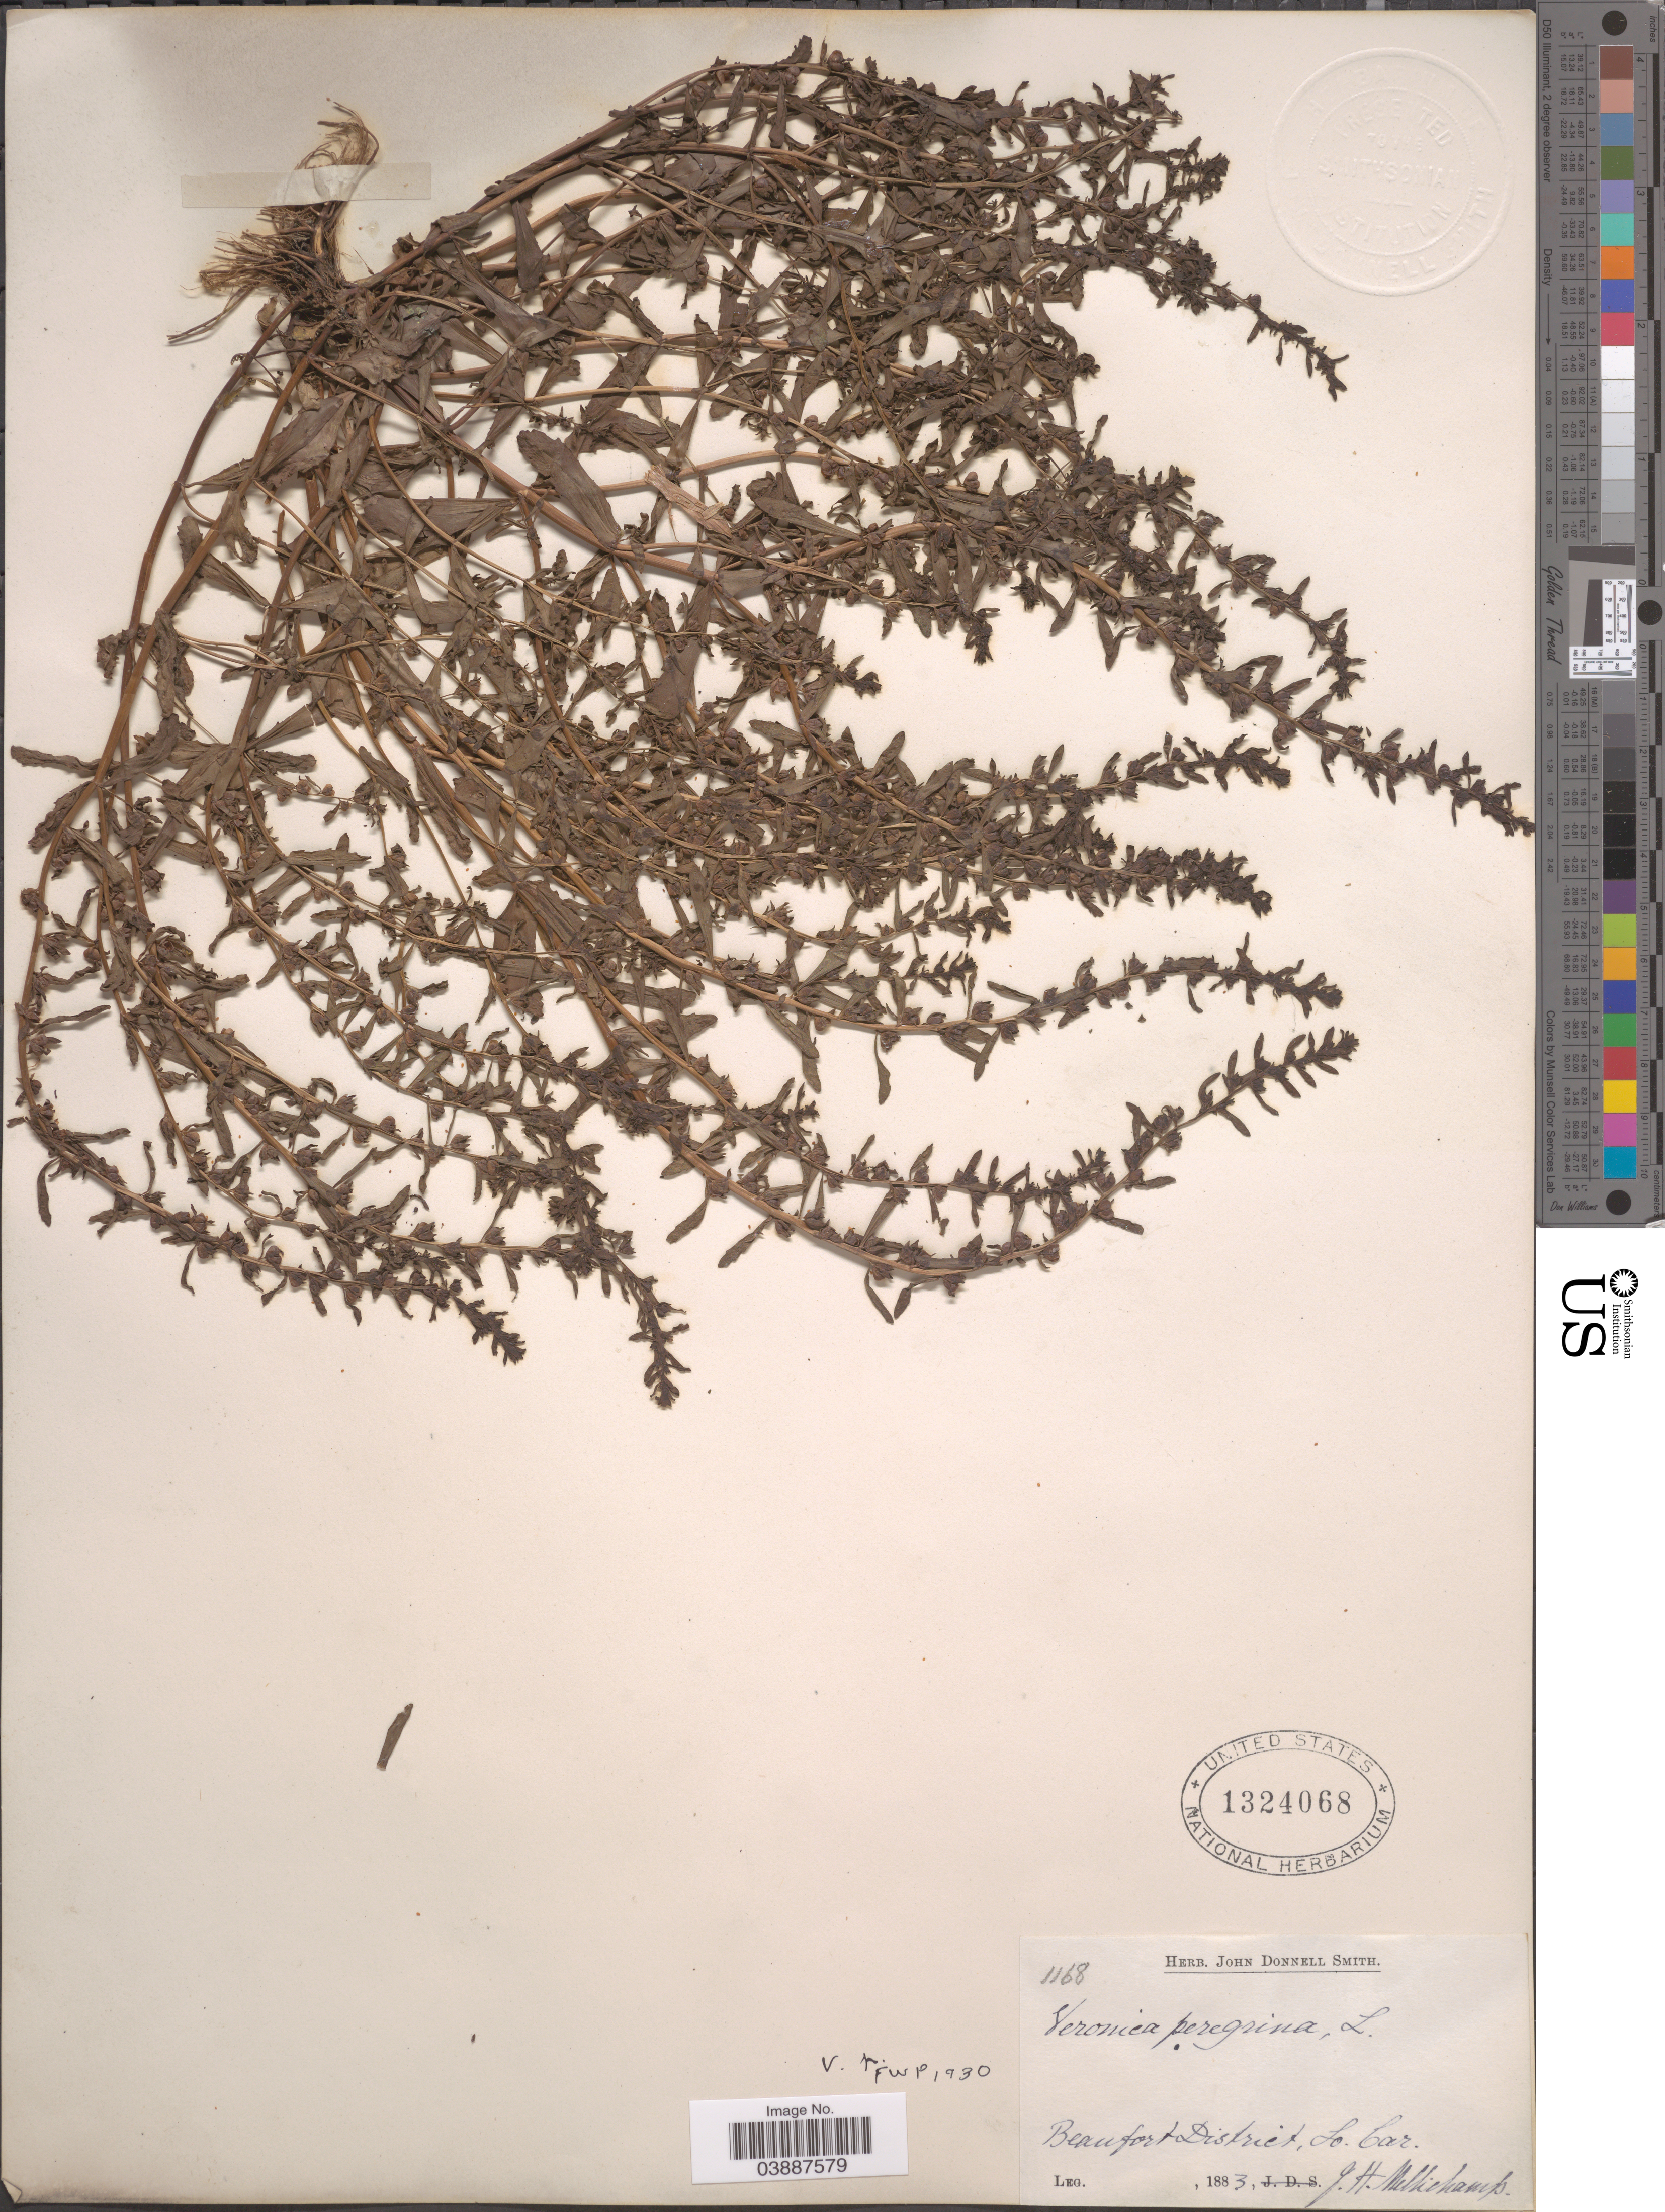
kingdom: Plantae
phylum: Tracheophyta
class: Magnoliopsida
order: Lamiales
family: Plantaginaceae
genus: Veronica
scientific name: Veronica peregrina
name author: L.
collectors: J. H. Mellichamp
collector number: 1168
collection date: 1883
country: United States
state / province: South Carolina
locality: Beaufort District, So. Car.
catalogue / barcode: US 1324068